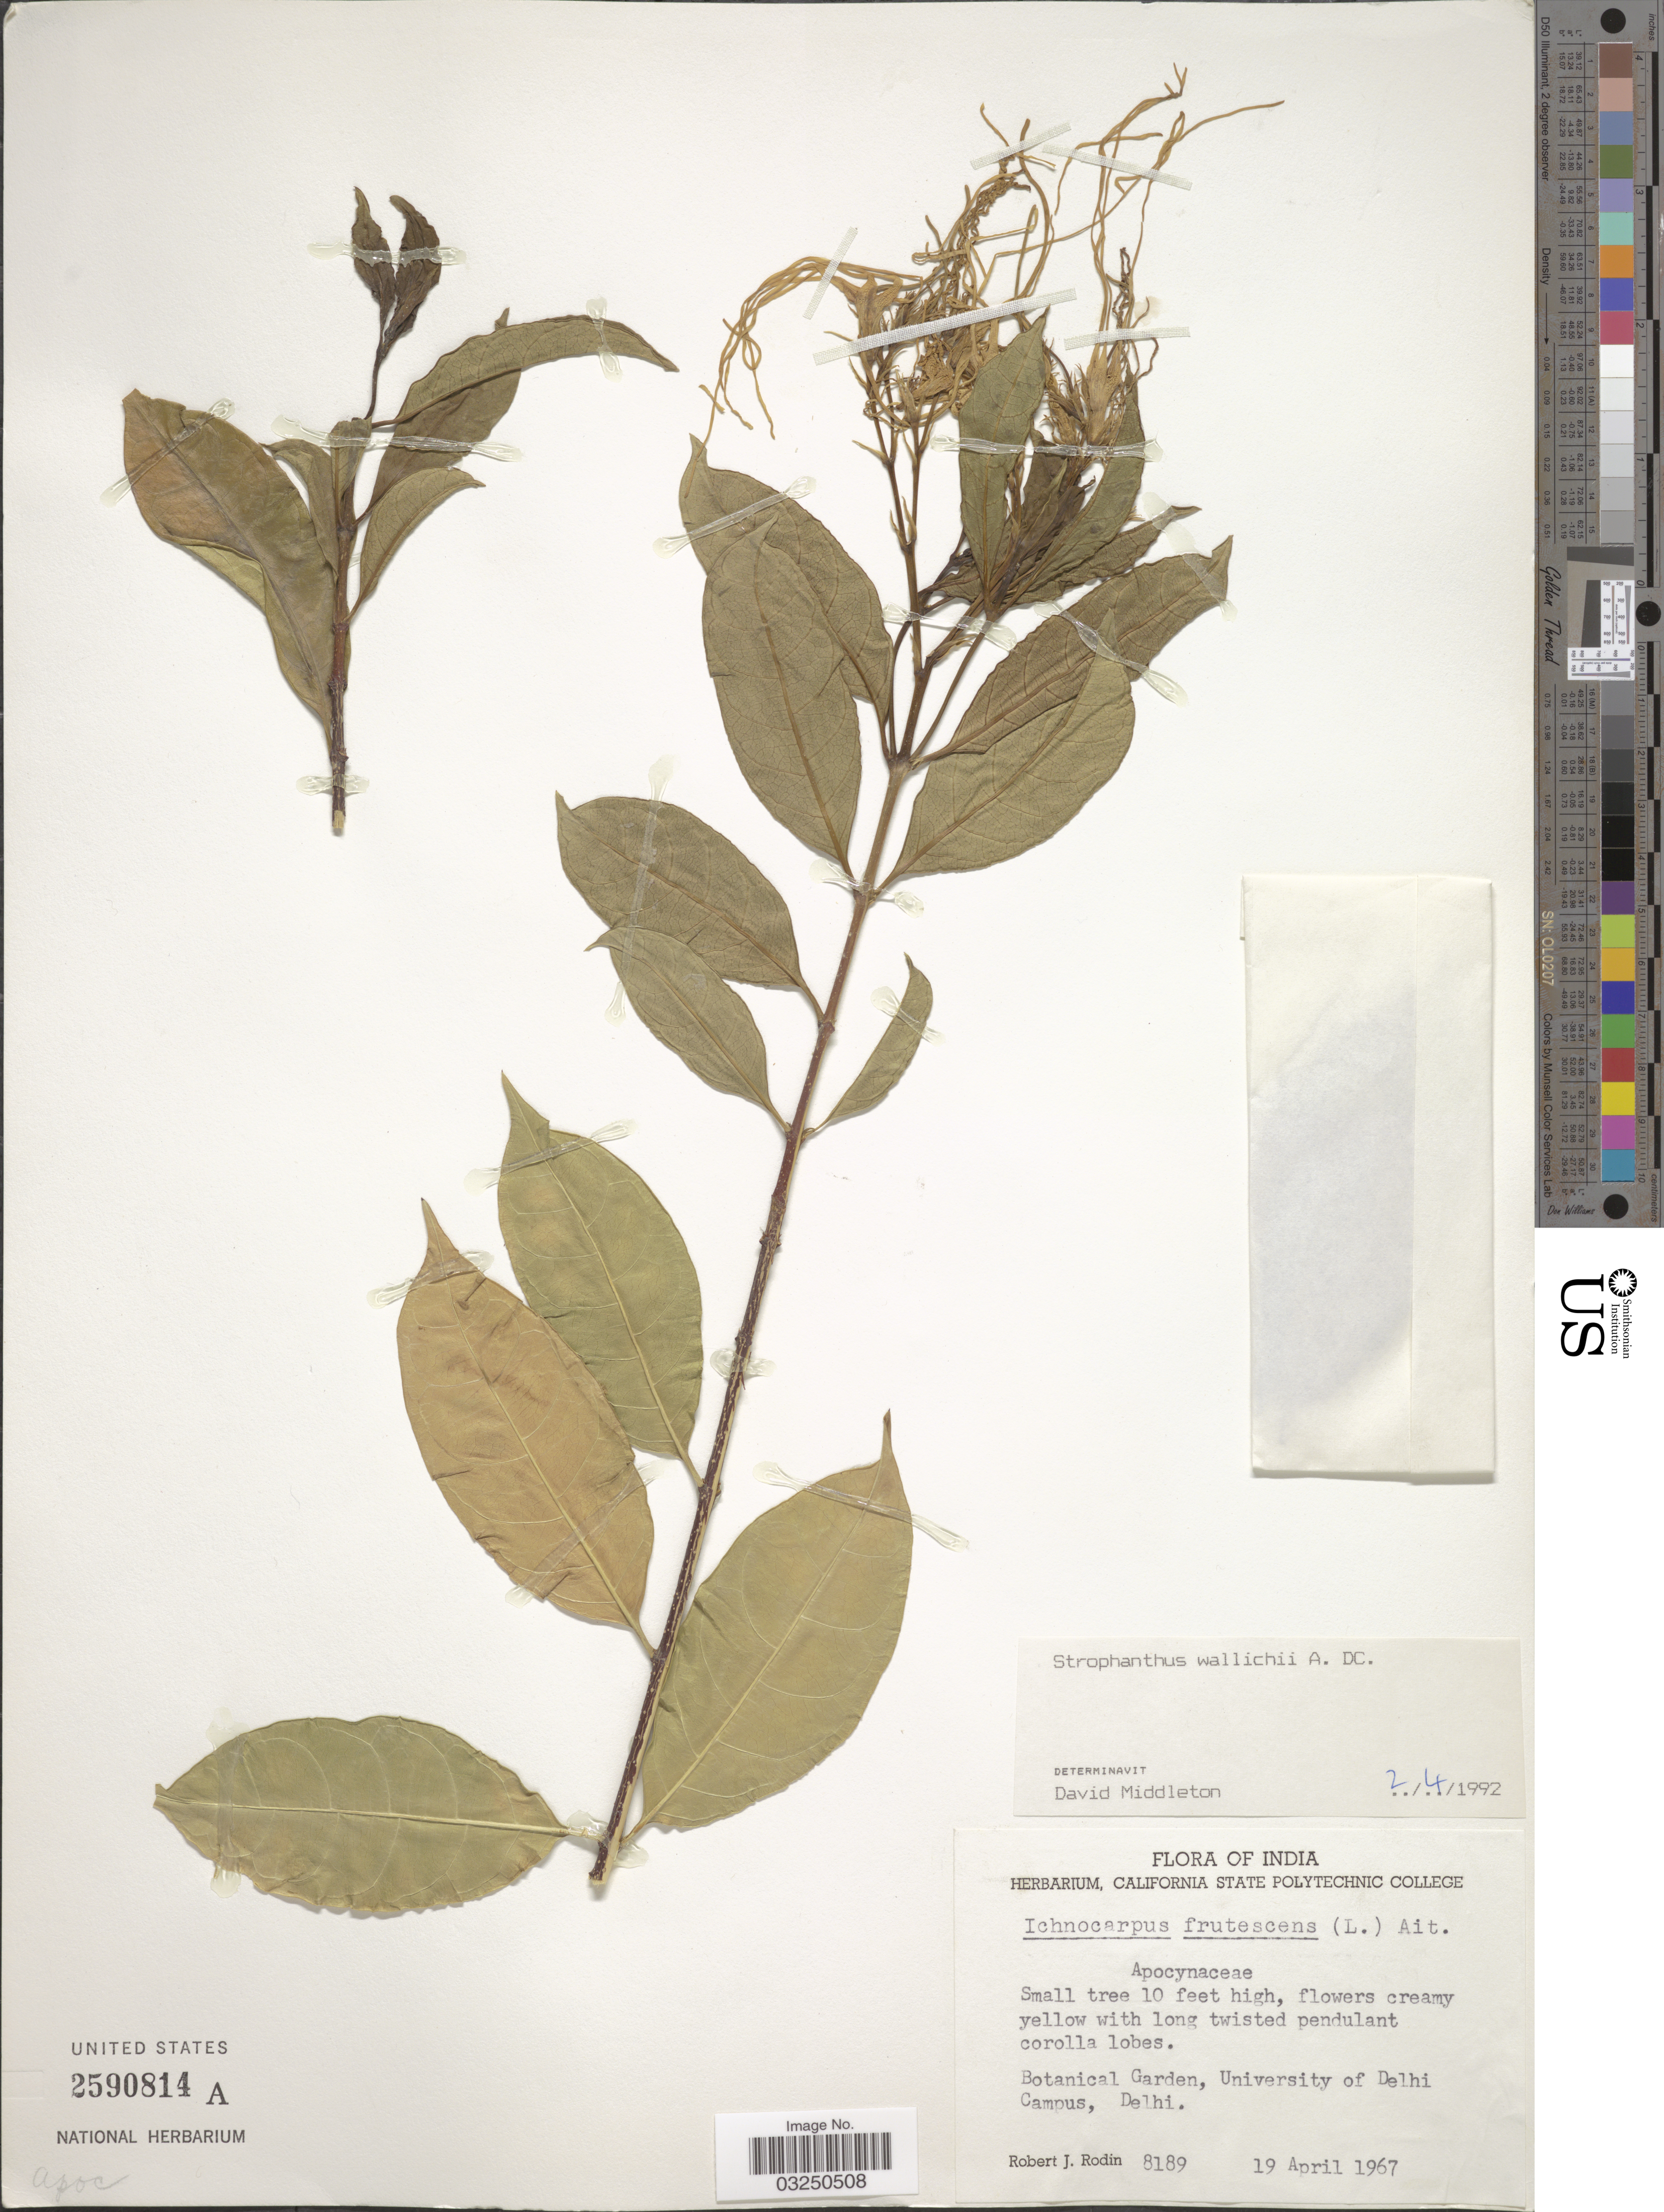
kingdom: Plantae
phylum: Tracheophyta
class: Magnoliopsida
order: Gentianales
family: Apocynaceae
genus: Strophanthus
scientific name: Strophanthus wallichii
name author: A. DC.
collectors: R. J. Rodin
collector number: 8189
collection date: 1967-04-19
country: India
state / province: Delhi, Capital Territory of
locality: Botanical Garden, University of Delhi Campus, Delhi.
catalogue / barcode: US 2590814A